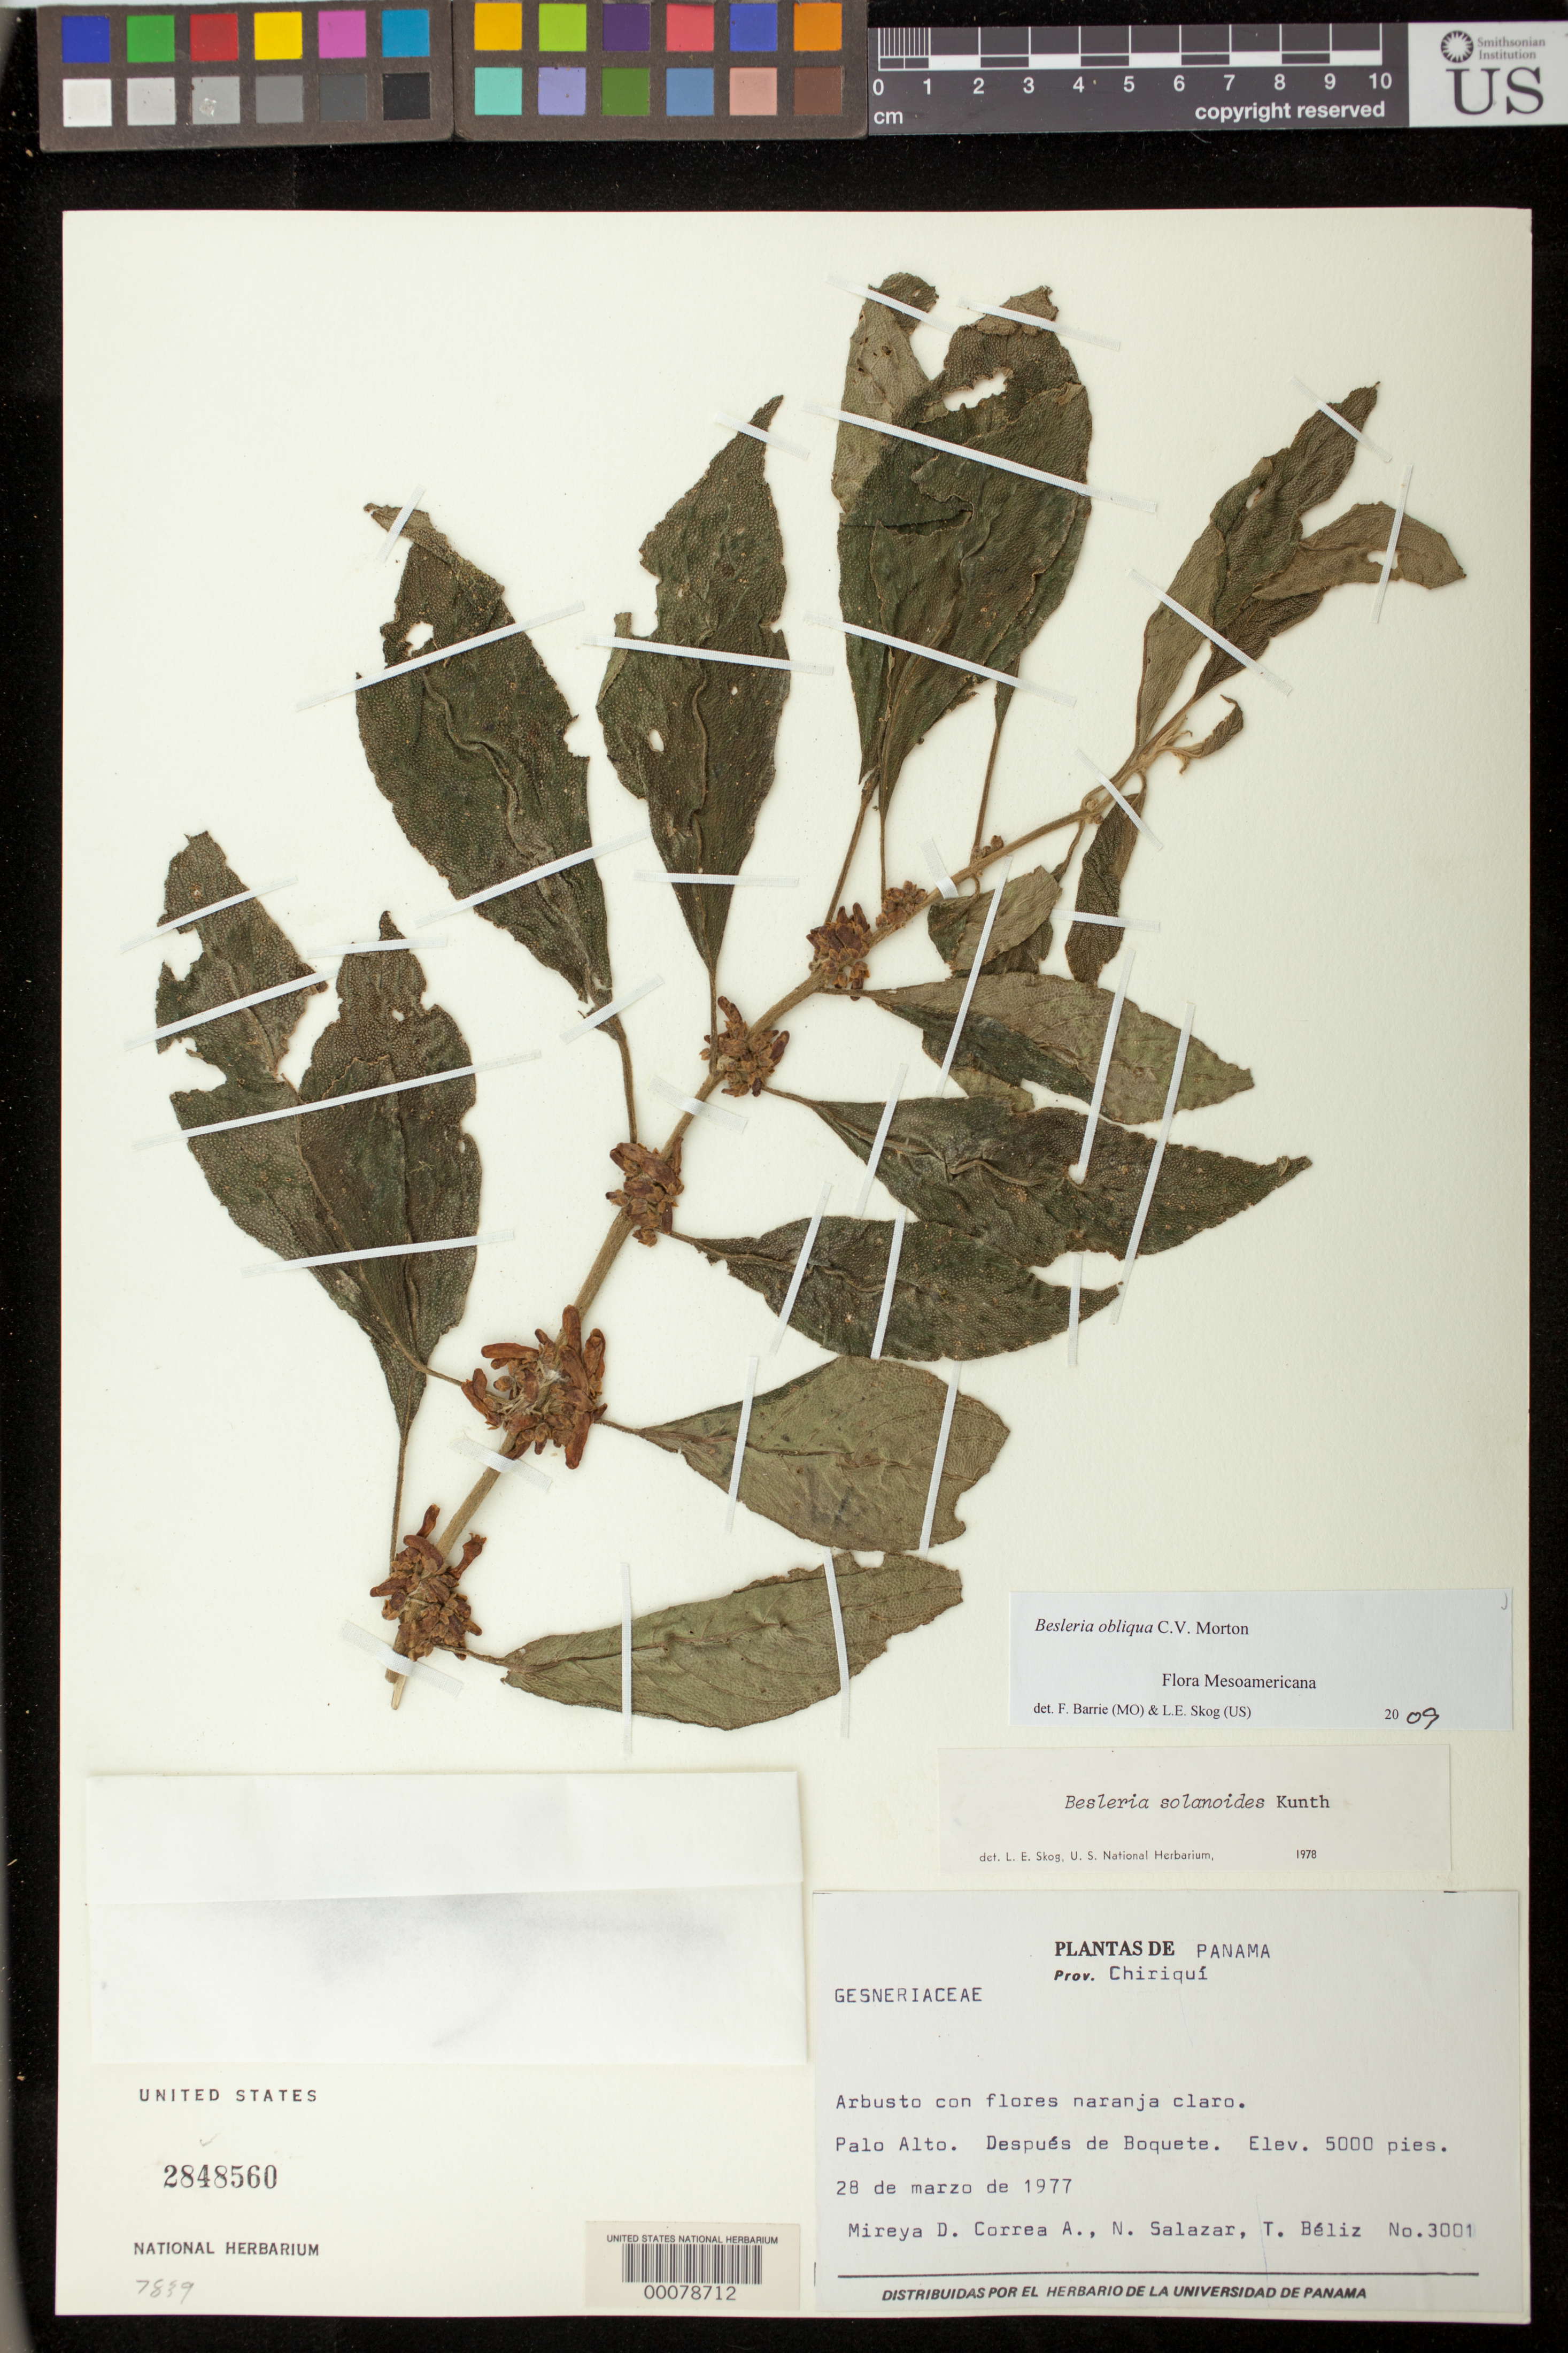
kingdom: Plantae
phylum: Tracheophyta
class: Magnoliopsida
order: Lamiales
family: Gesneriaceae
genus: Besleria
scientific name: Besleria obliqua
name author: C.V. Morton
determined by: Barrie, F. R.; Skog, Laurence E.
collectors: M. D. Corrêa-A. & et al.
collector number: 3001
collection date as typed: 28 Mar 1977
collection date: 1977-03-28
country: Panama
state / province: Chiriquí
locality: Palo Alto, después de Boquete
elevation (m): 1524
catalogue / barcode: US 2848560